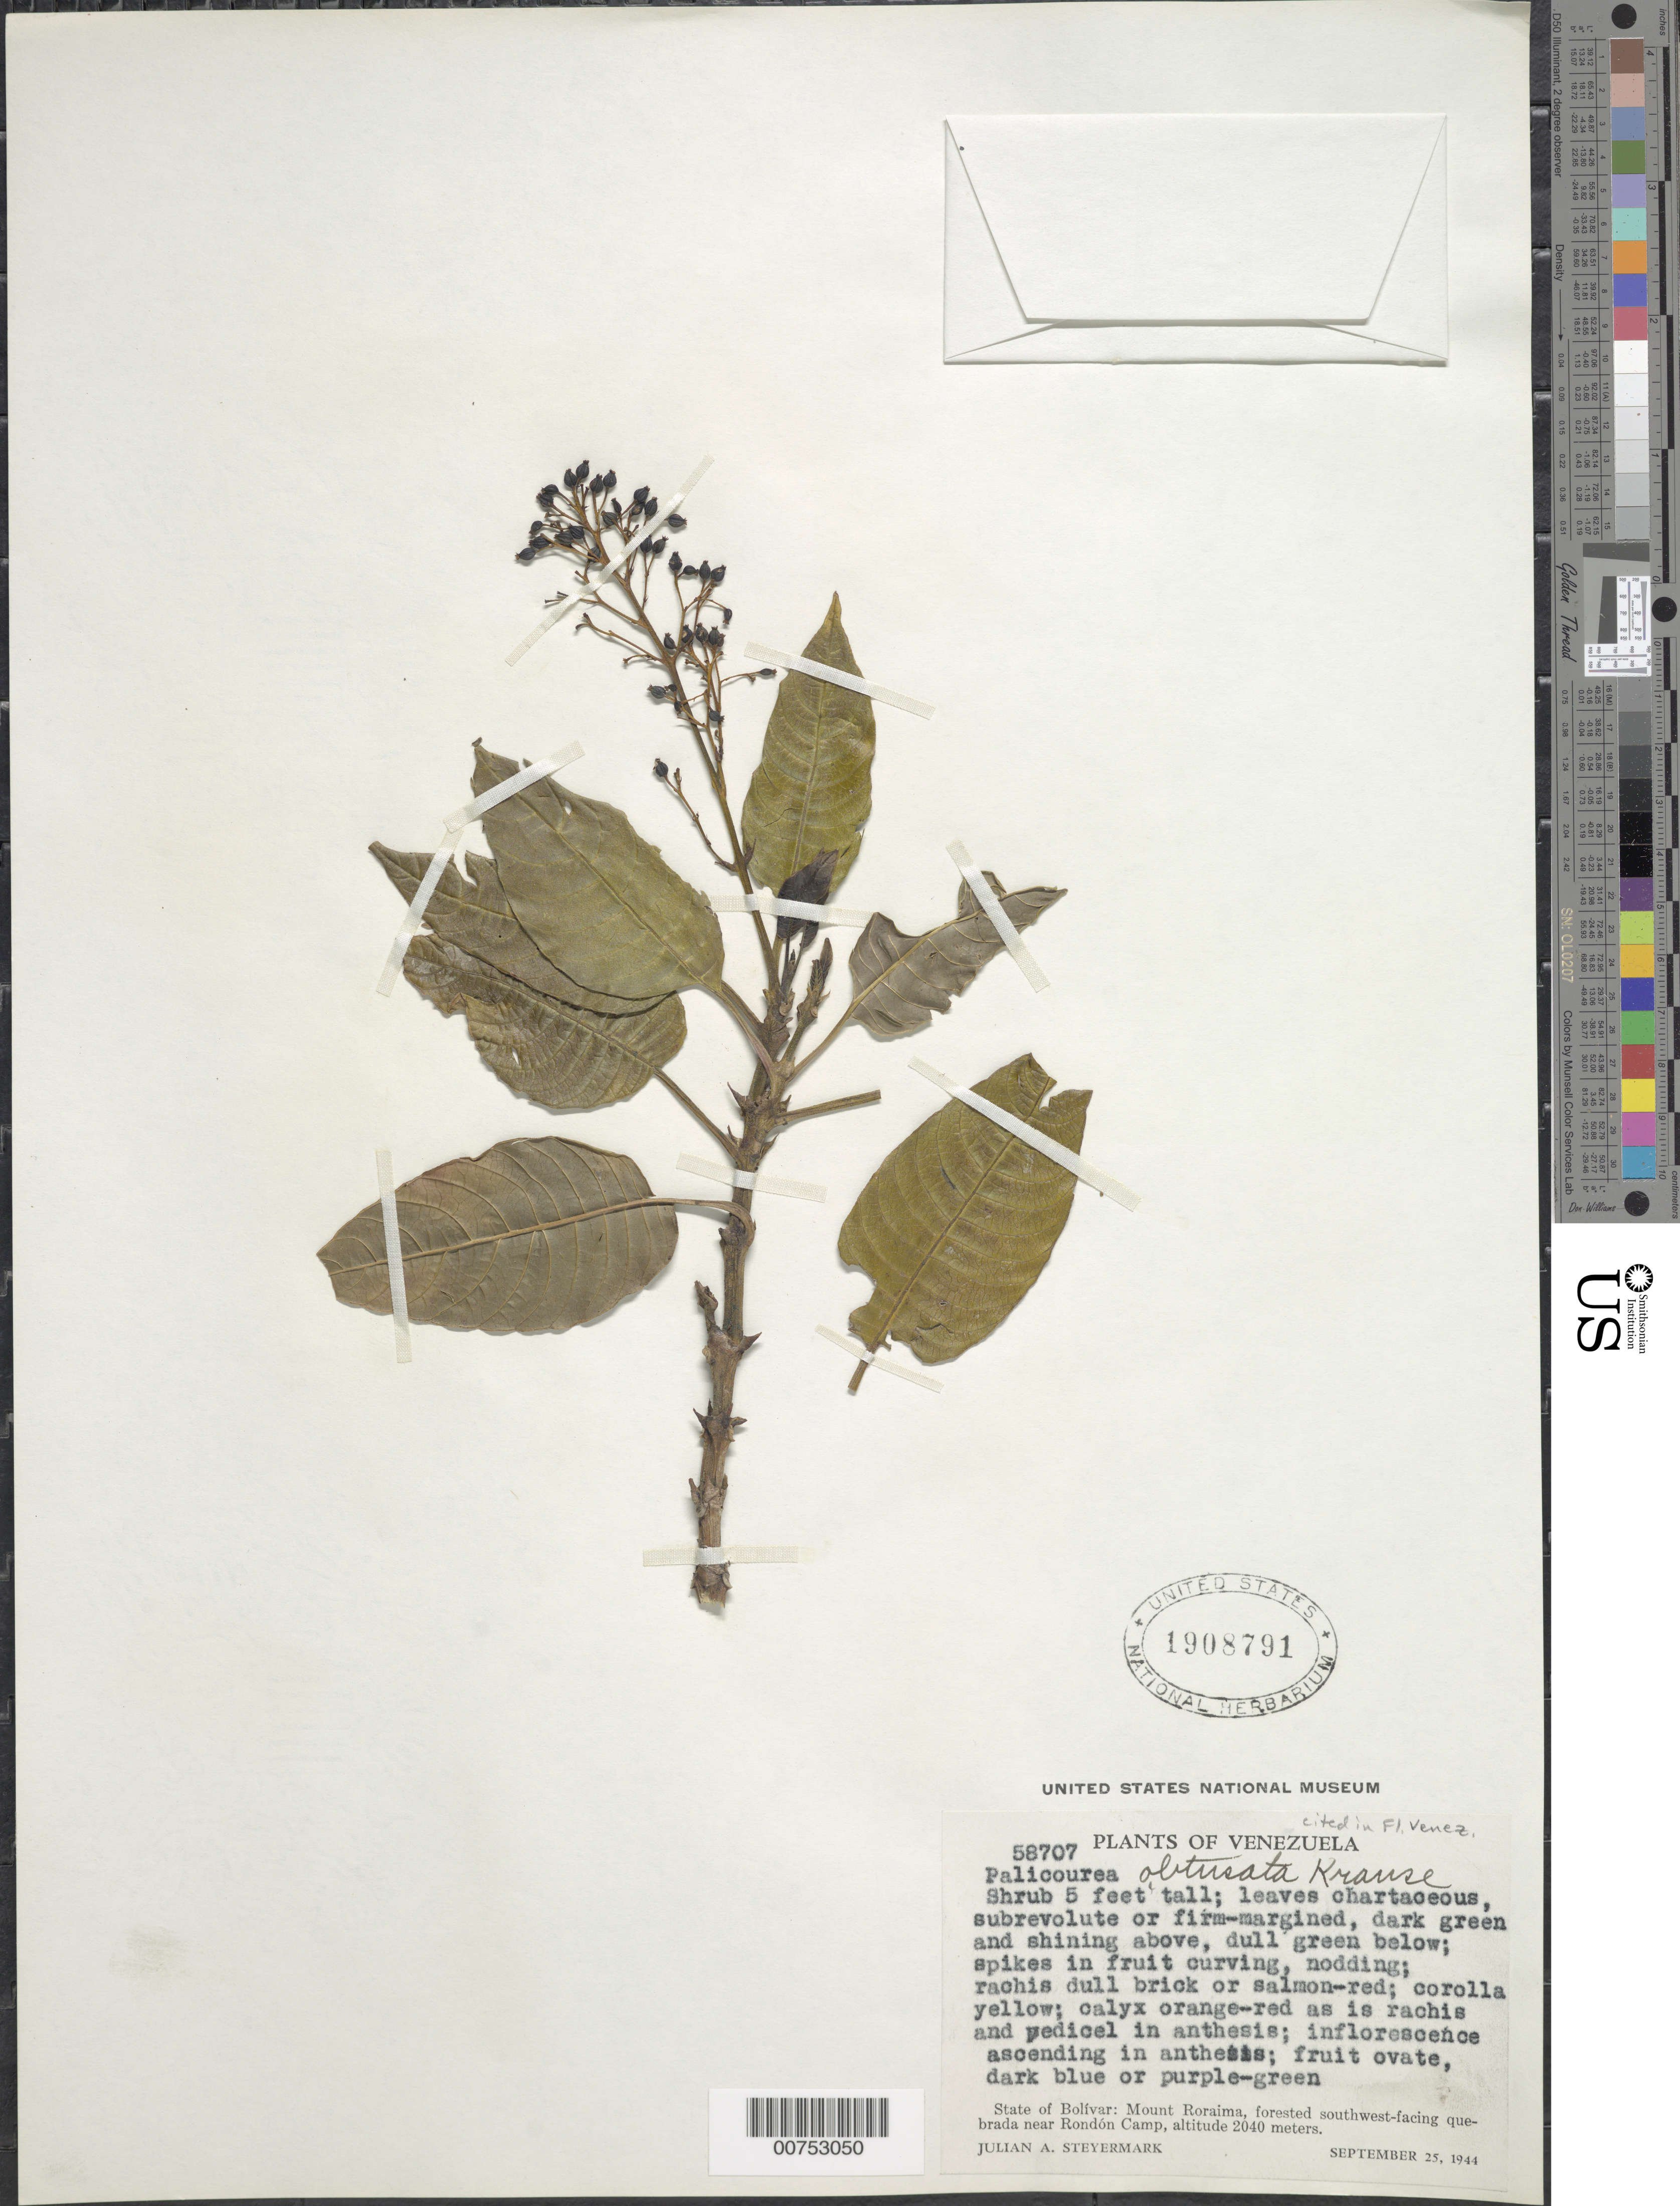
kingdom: Plantae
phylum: Tracheophyta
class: Magnoliopsida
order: Gentianales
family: Rubiaceae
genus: Palicourea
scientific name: Palicourea obtusata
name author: K. Krause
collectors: J. Steyermark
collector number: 58707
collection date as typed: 25-Sep-44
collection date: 1944-09-25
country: Venezuela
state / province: Bolívar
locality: Mt. Roraima, Rondón Camp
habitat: Forested southwest-facing quebrada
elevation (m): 2040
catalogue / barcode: US 1908791